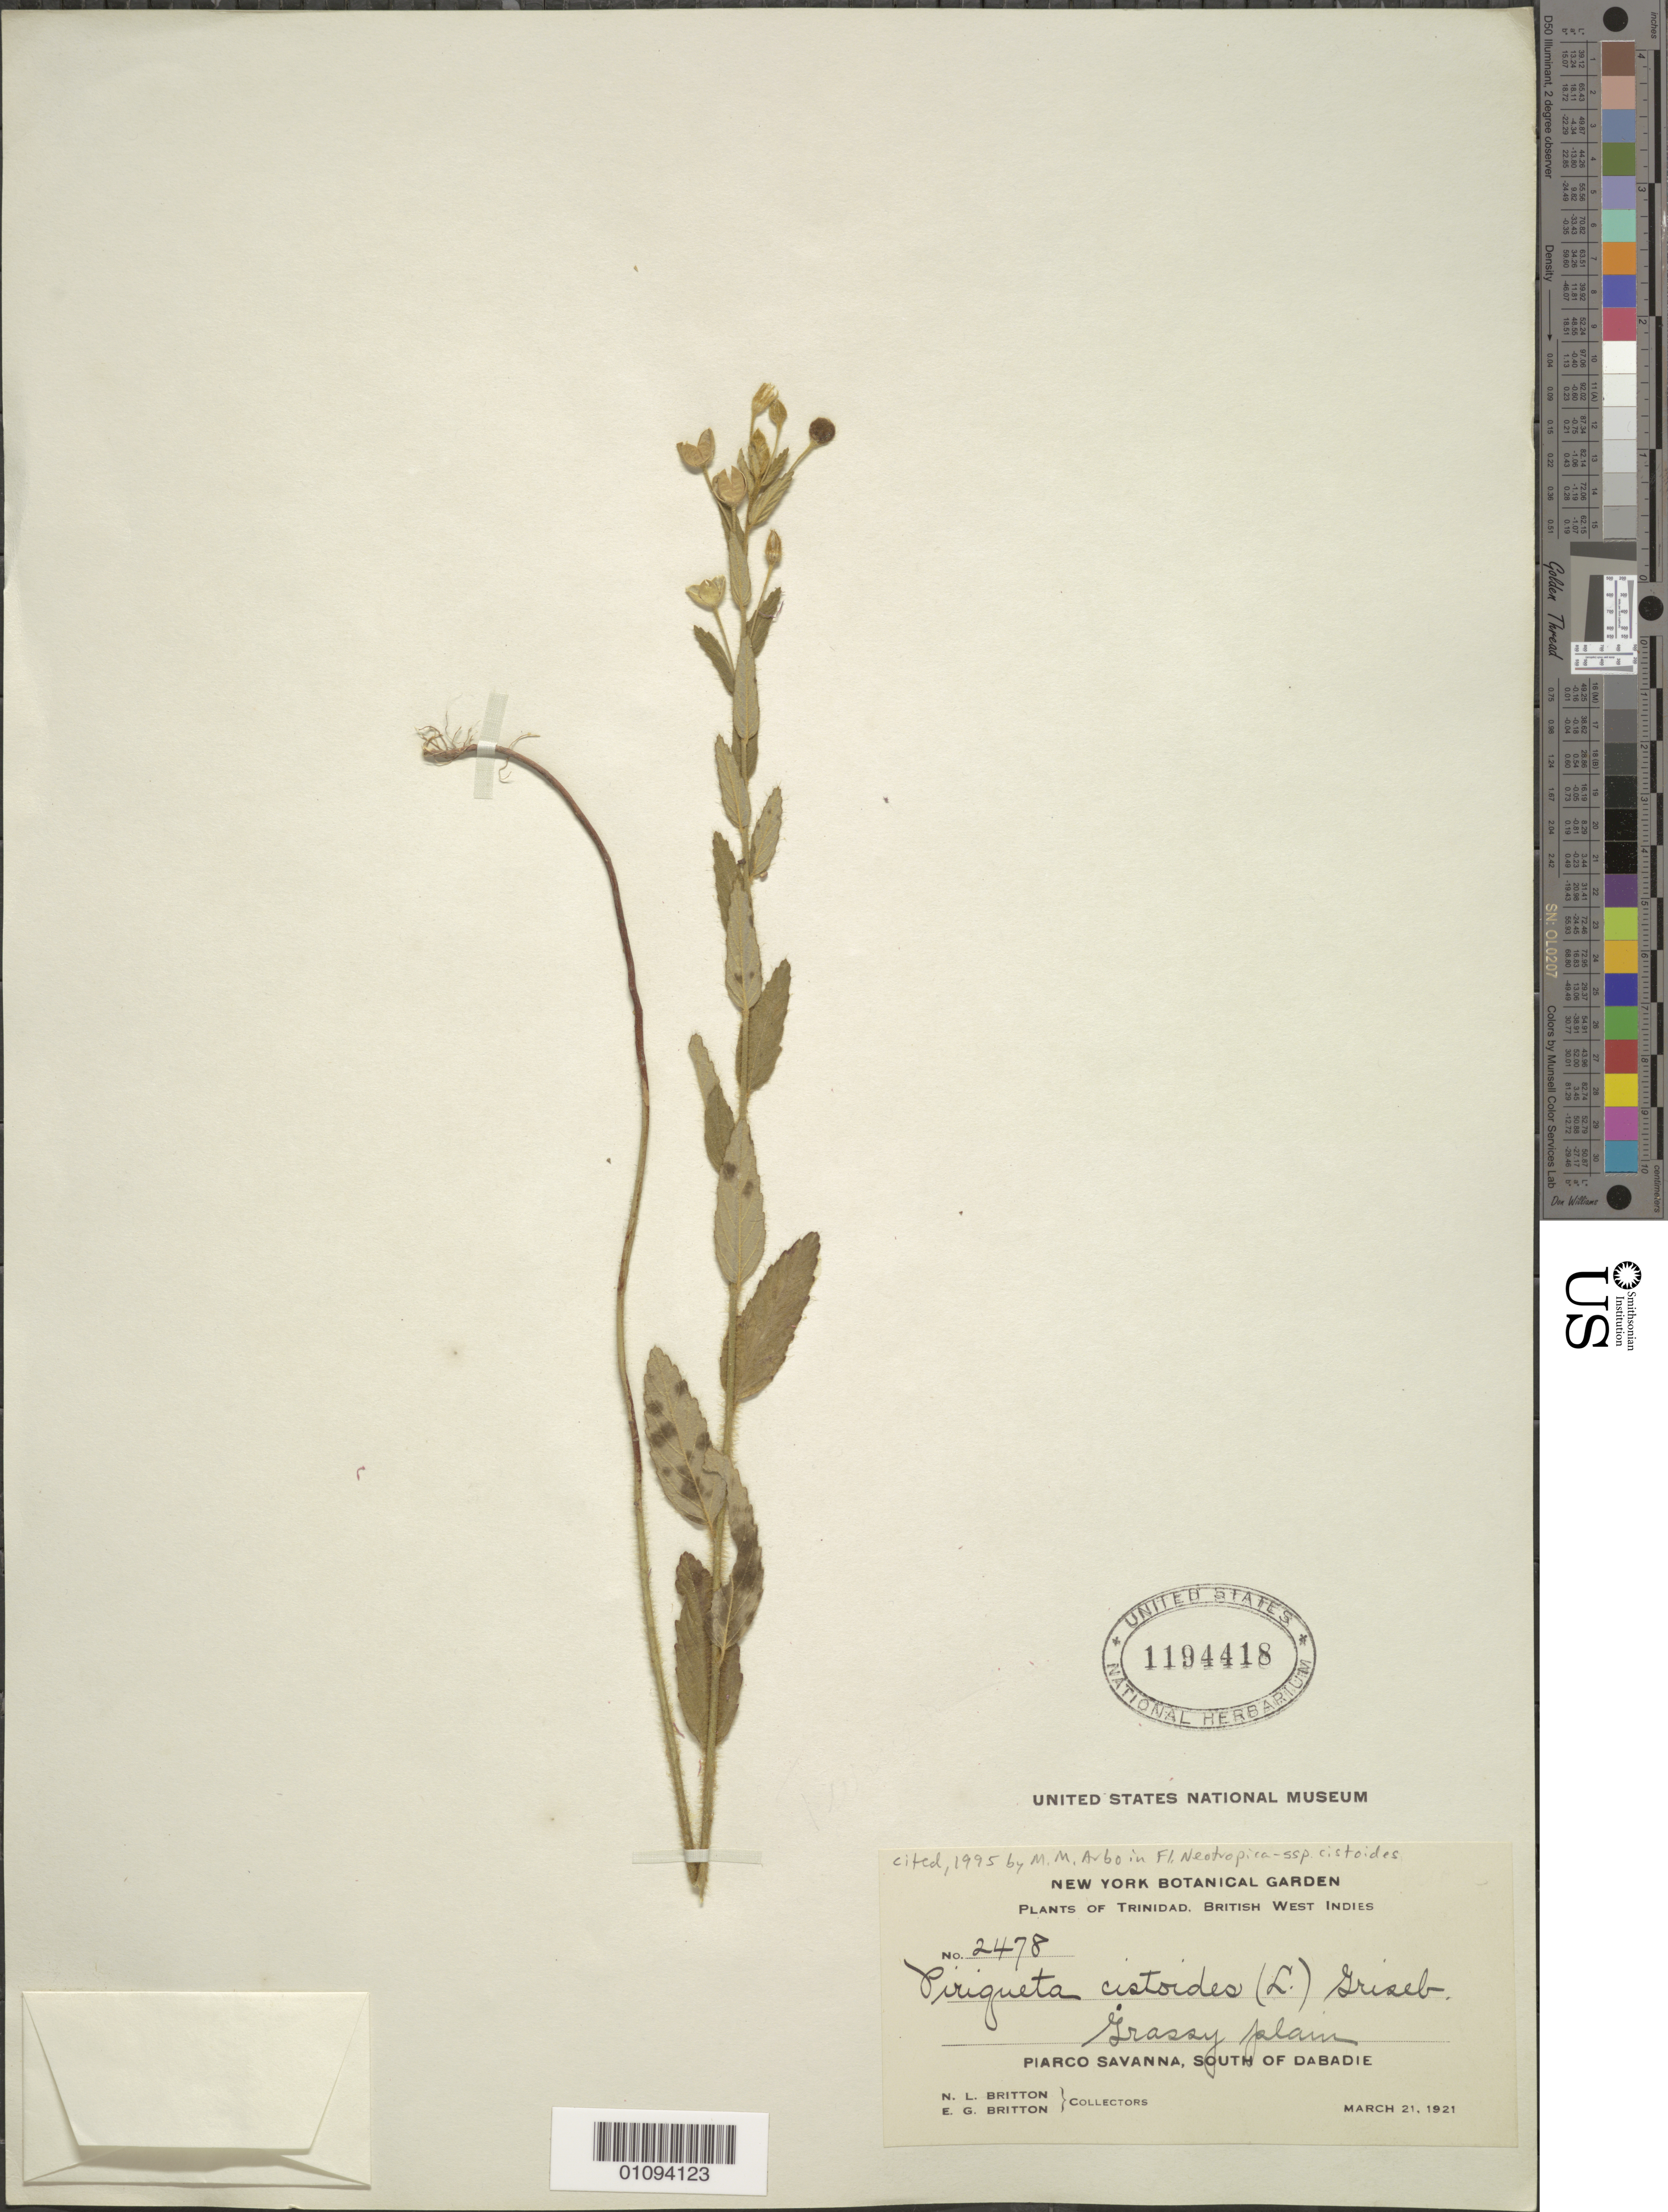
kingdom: Plantae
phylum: Tracheophyta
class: Magnoliopsida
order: Malpighiales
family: Turneraceae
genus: Piriqueta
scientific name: Piriqueta cistoides subsp. cistoides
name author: (L.) Griseb.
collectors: N. Britton & E. G. Britton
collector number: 2478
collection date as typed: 21 Mar 1921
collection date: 1921-03-21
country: Trinidad and Tobago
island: Trinidad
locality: Piarco Savanna, S of Dabadie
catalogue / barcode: US 1194418